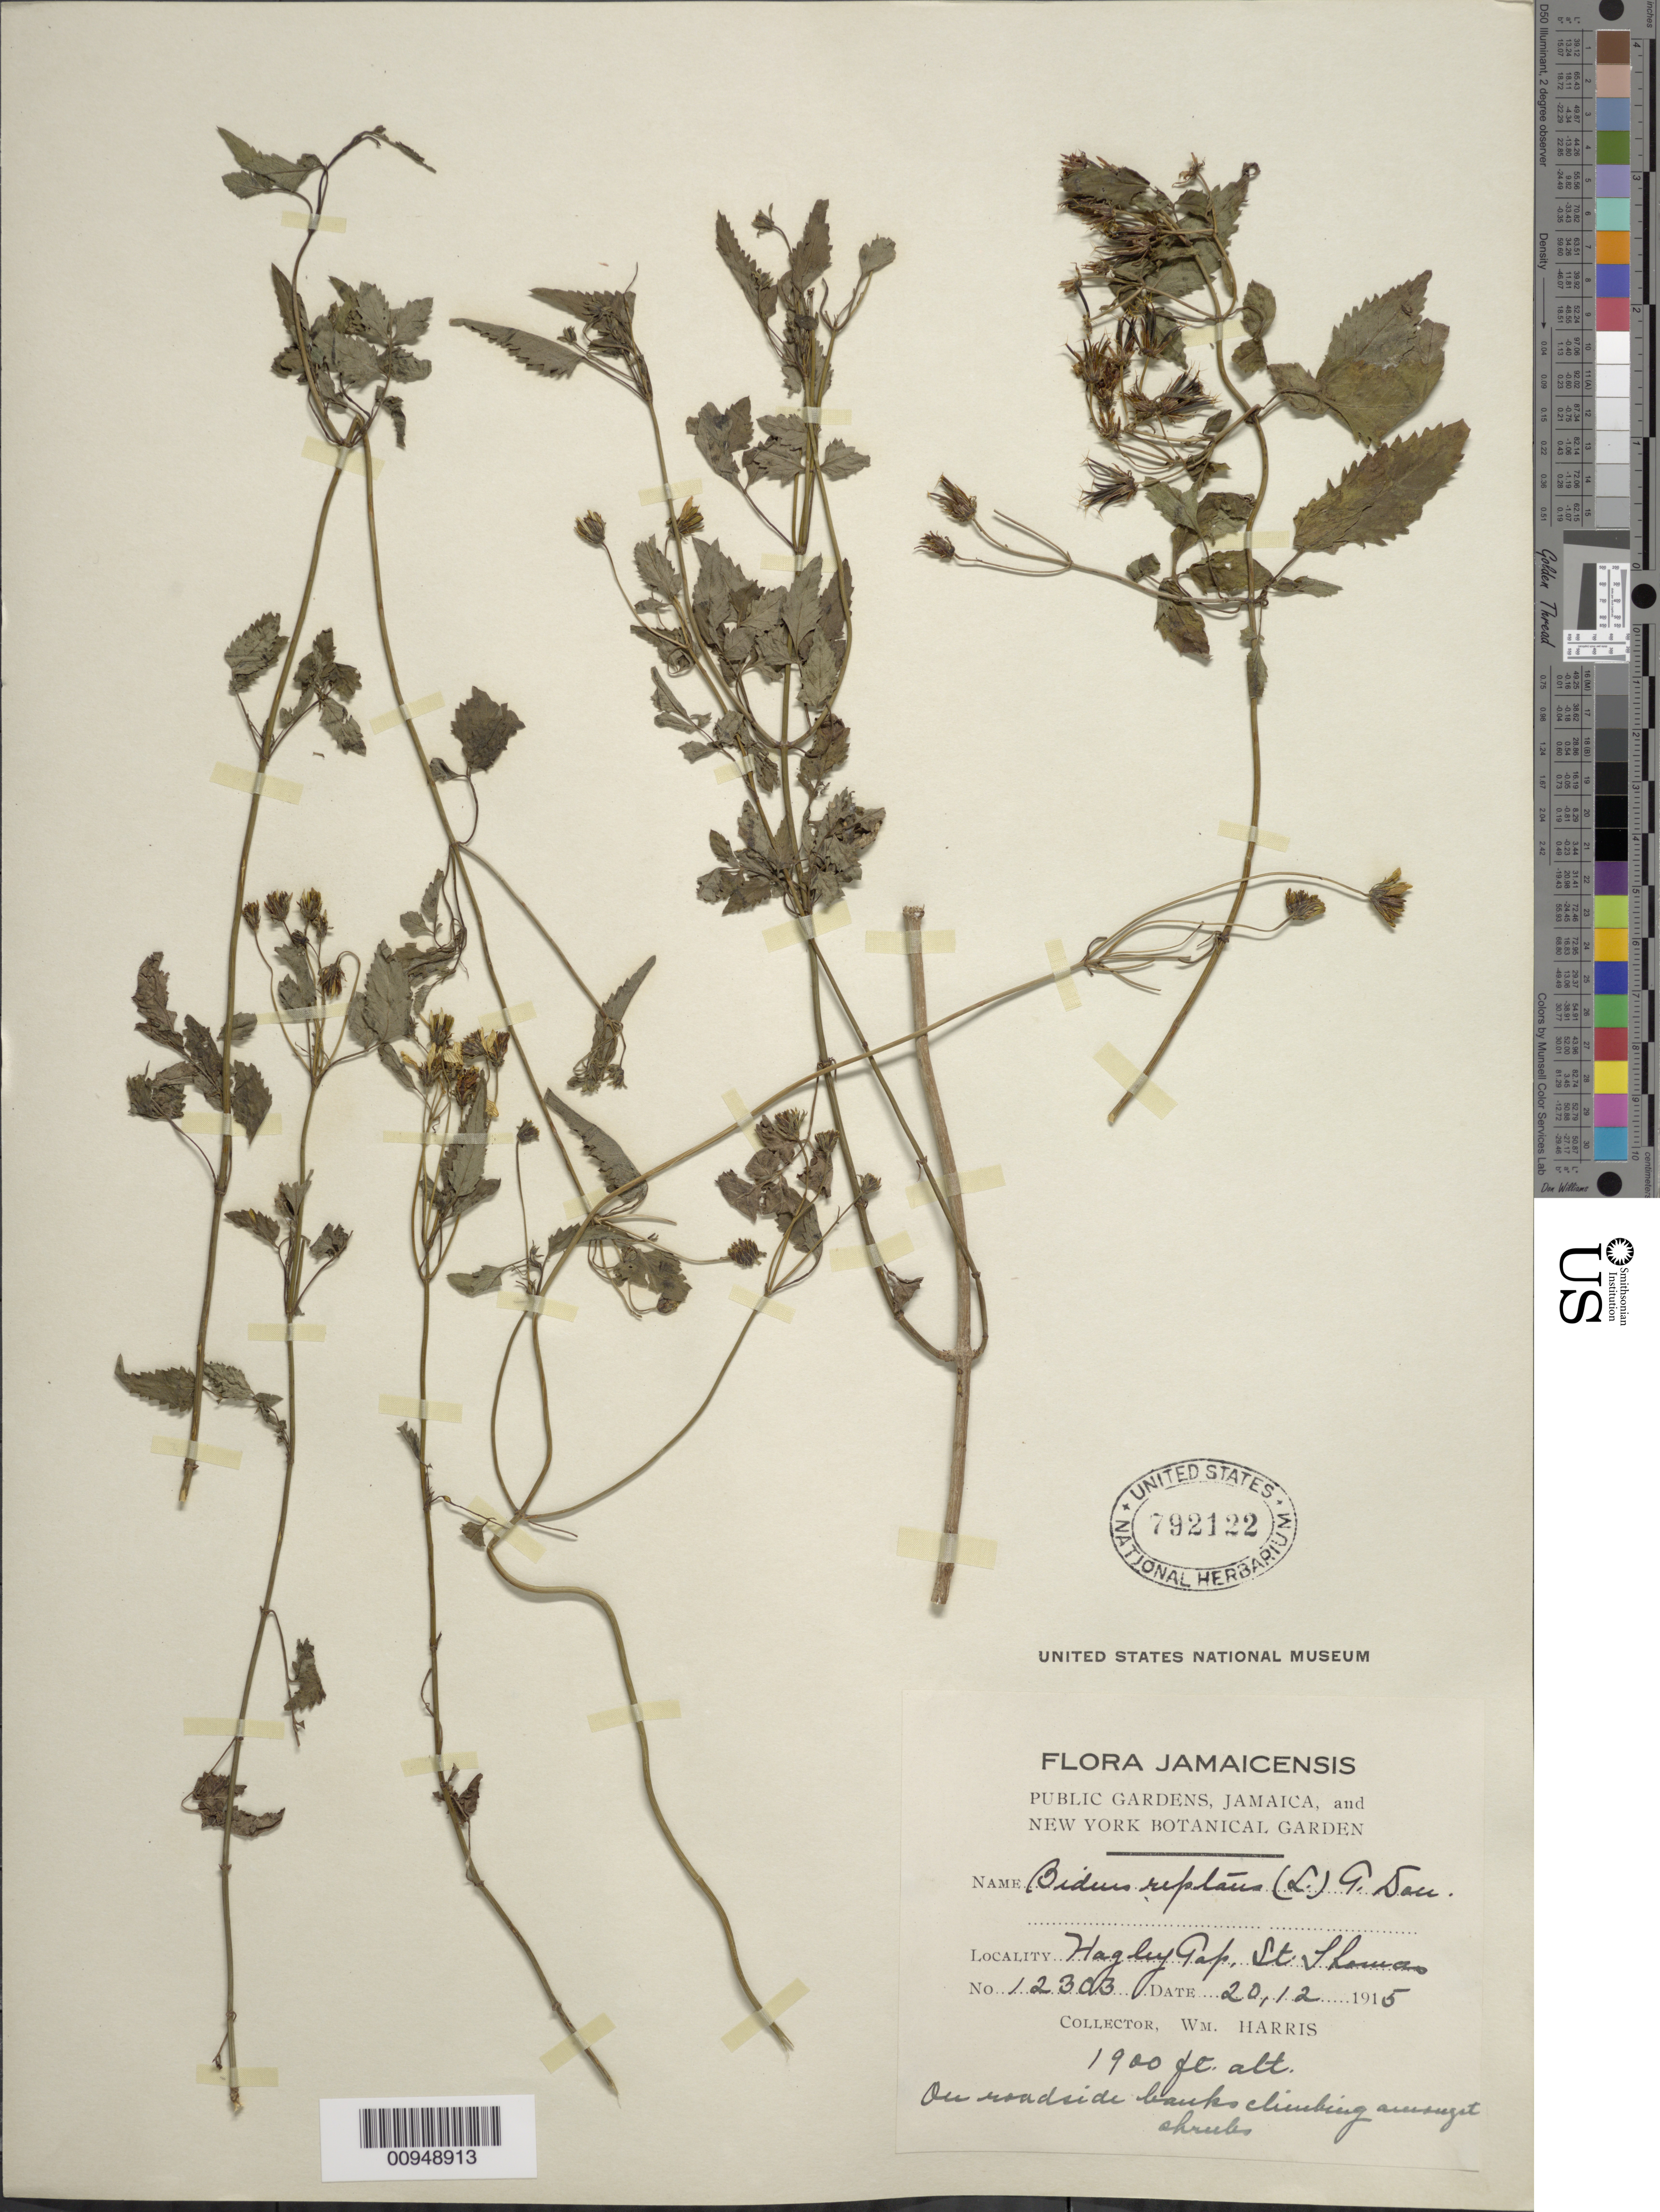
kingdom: Plantae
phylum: Tracheophyta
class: Magnoliopsida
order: Asterales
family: Asteraceae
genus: Bidens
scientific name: Bidens reptans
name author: (L.) G. Don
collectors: W. H. Harris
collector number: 12303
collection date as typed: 20 Dec 1915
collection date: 1915-12-20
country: Jamaica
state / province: Saint Thomas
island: Jamaica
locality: Hagley Gap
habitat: On roadside banks amongst shrubs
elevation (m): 579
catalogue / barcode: US 792122